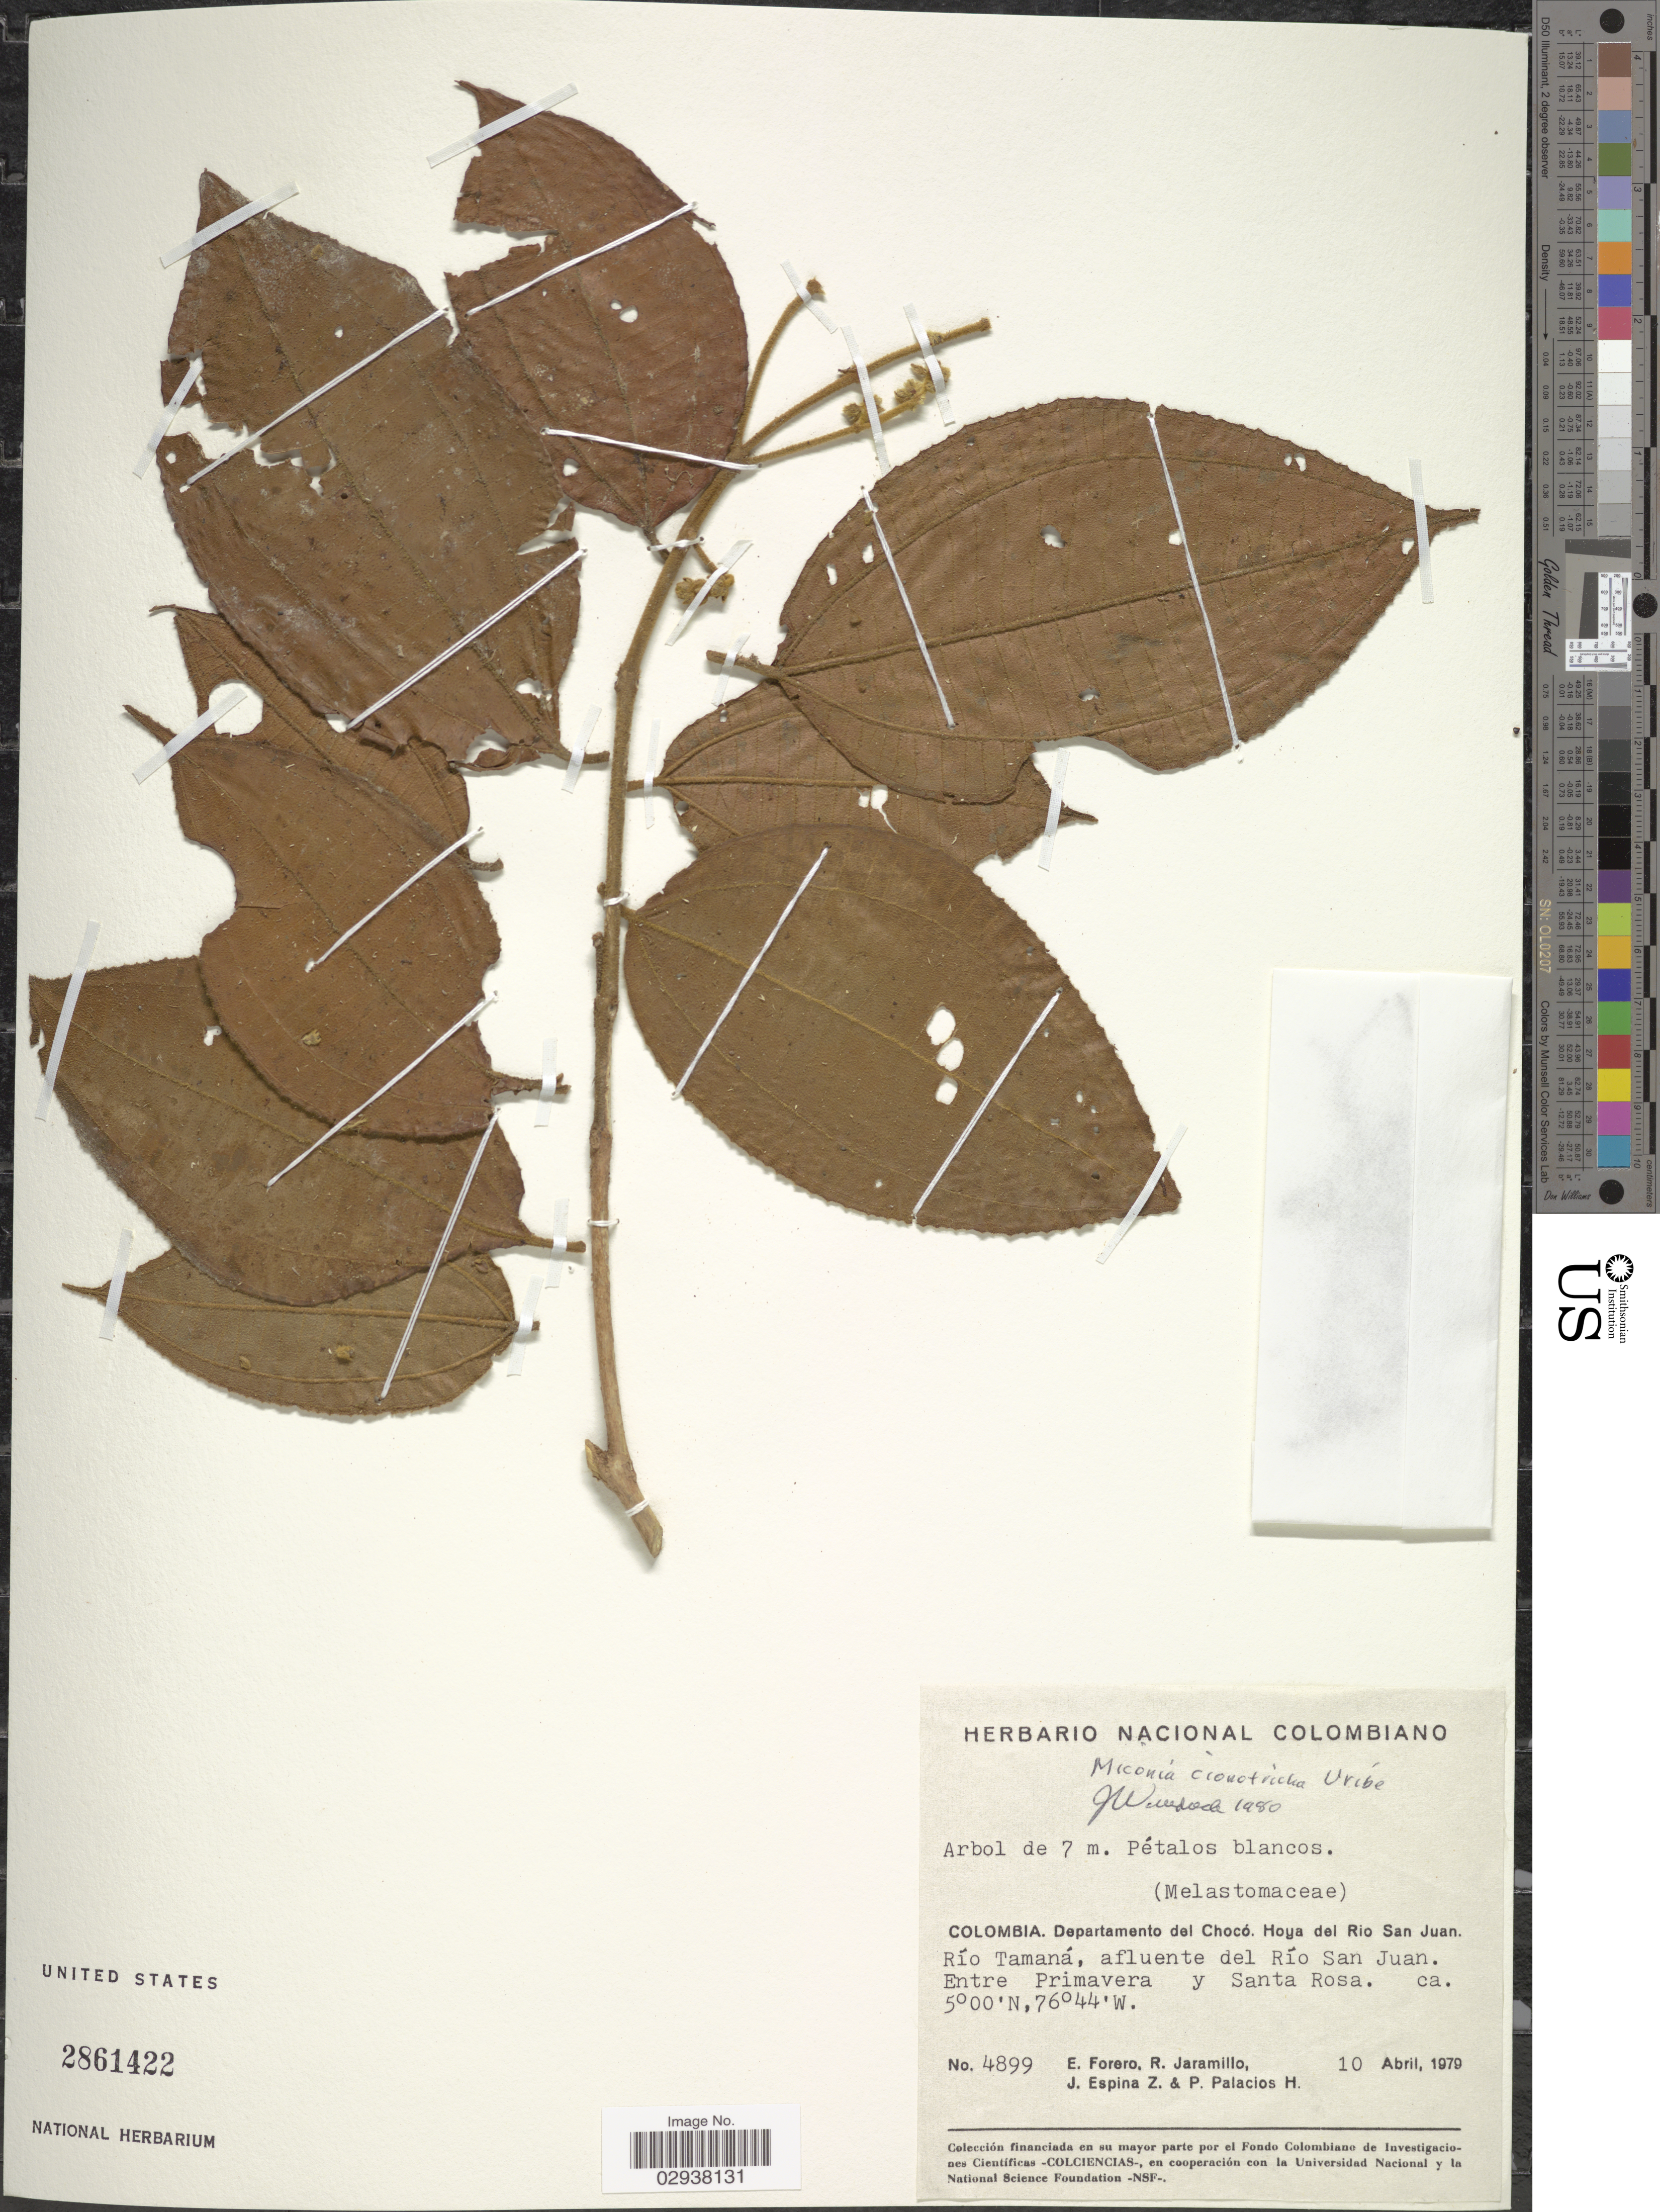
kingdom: Plantae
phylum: Tracheophyta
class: Magnoliopsida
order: Myrtales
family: Melastomataceae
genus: Miconia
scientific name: Miconia cionotricha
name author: L. Uribe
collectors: E. Forero, R. Jaramillo, J. Espina Z. & P. Palacios H.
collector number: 4899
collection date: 1979-04-10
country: Colombia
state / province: Chocó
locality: Departamento del Chocó. Hoya del Rio San Juan. Río Tamaná, afluente del Río San Juan. Entre Primavera y Santa Rosa.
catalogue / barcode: US 2861422